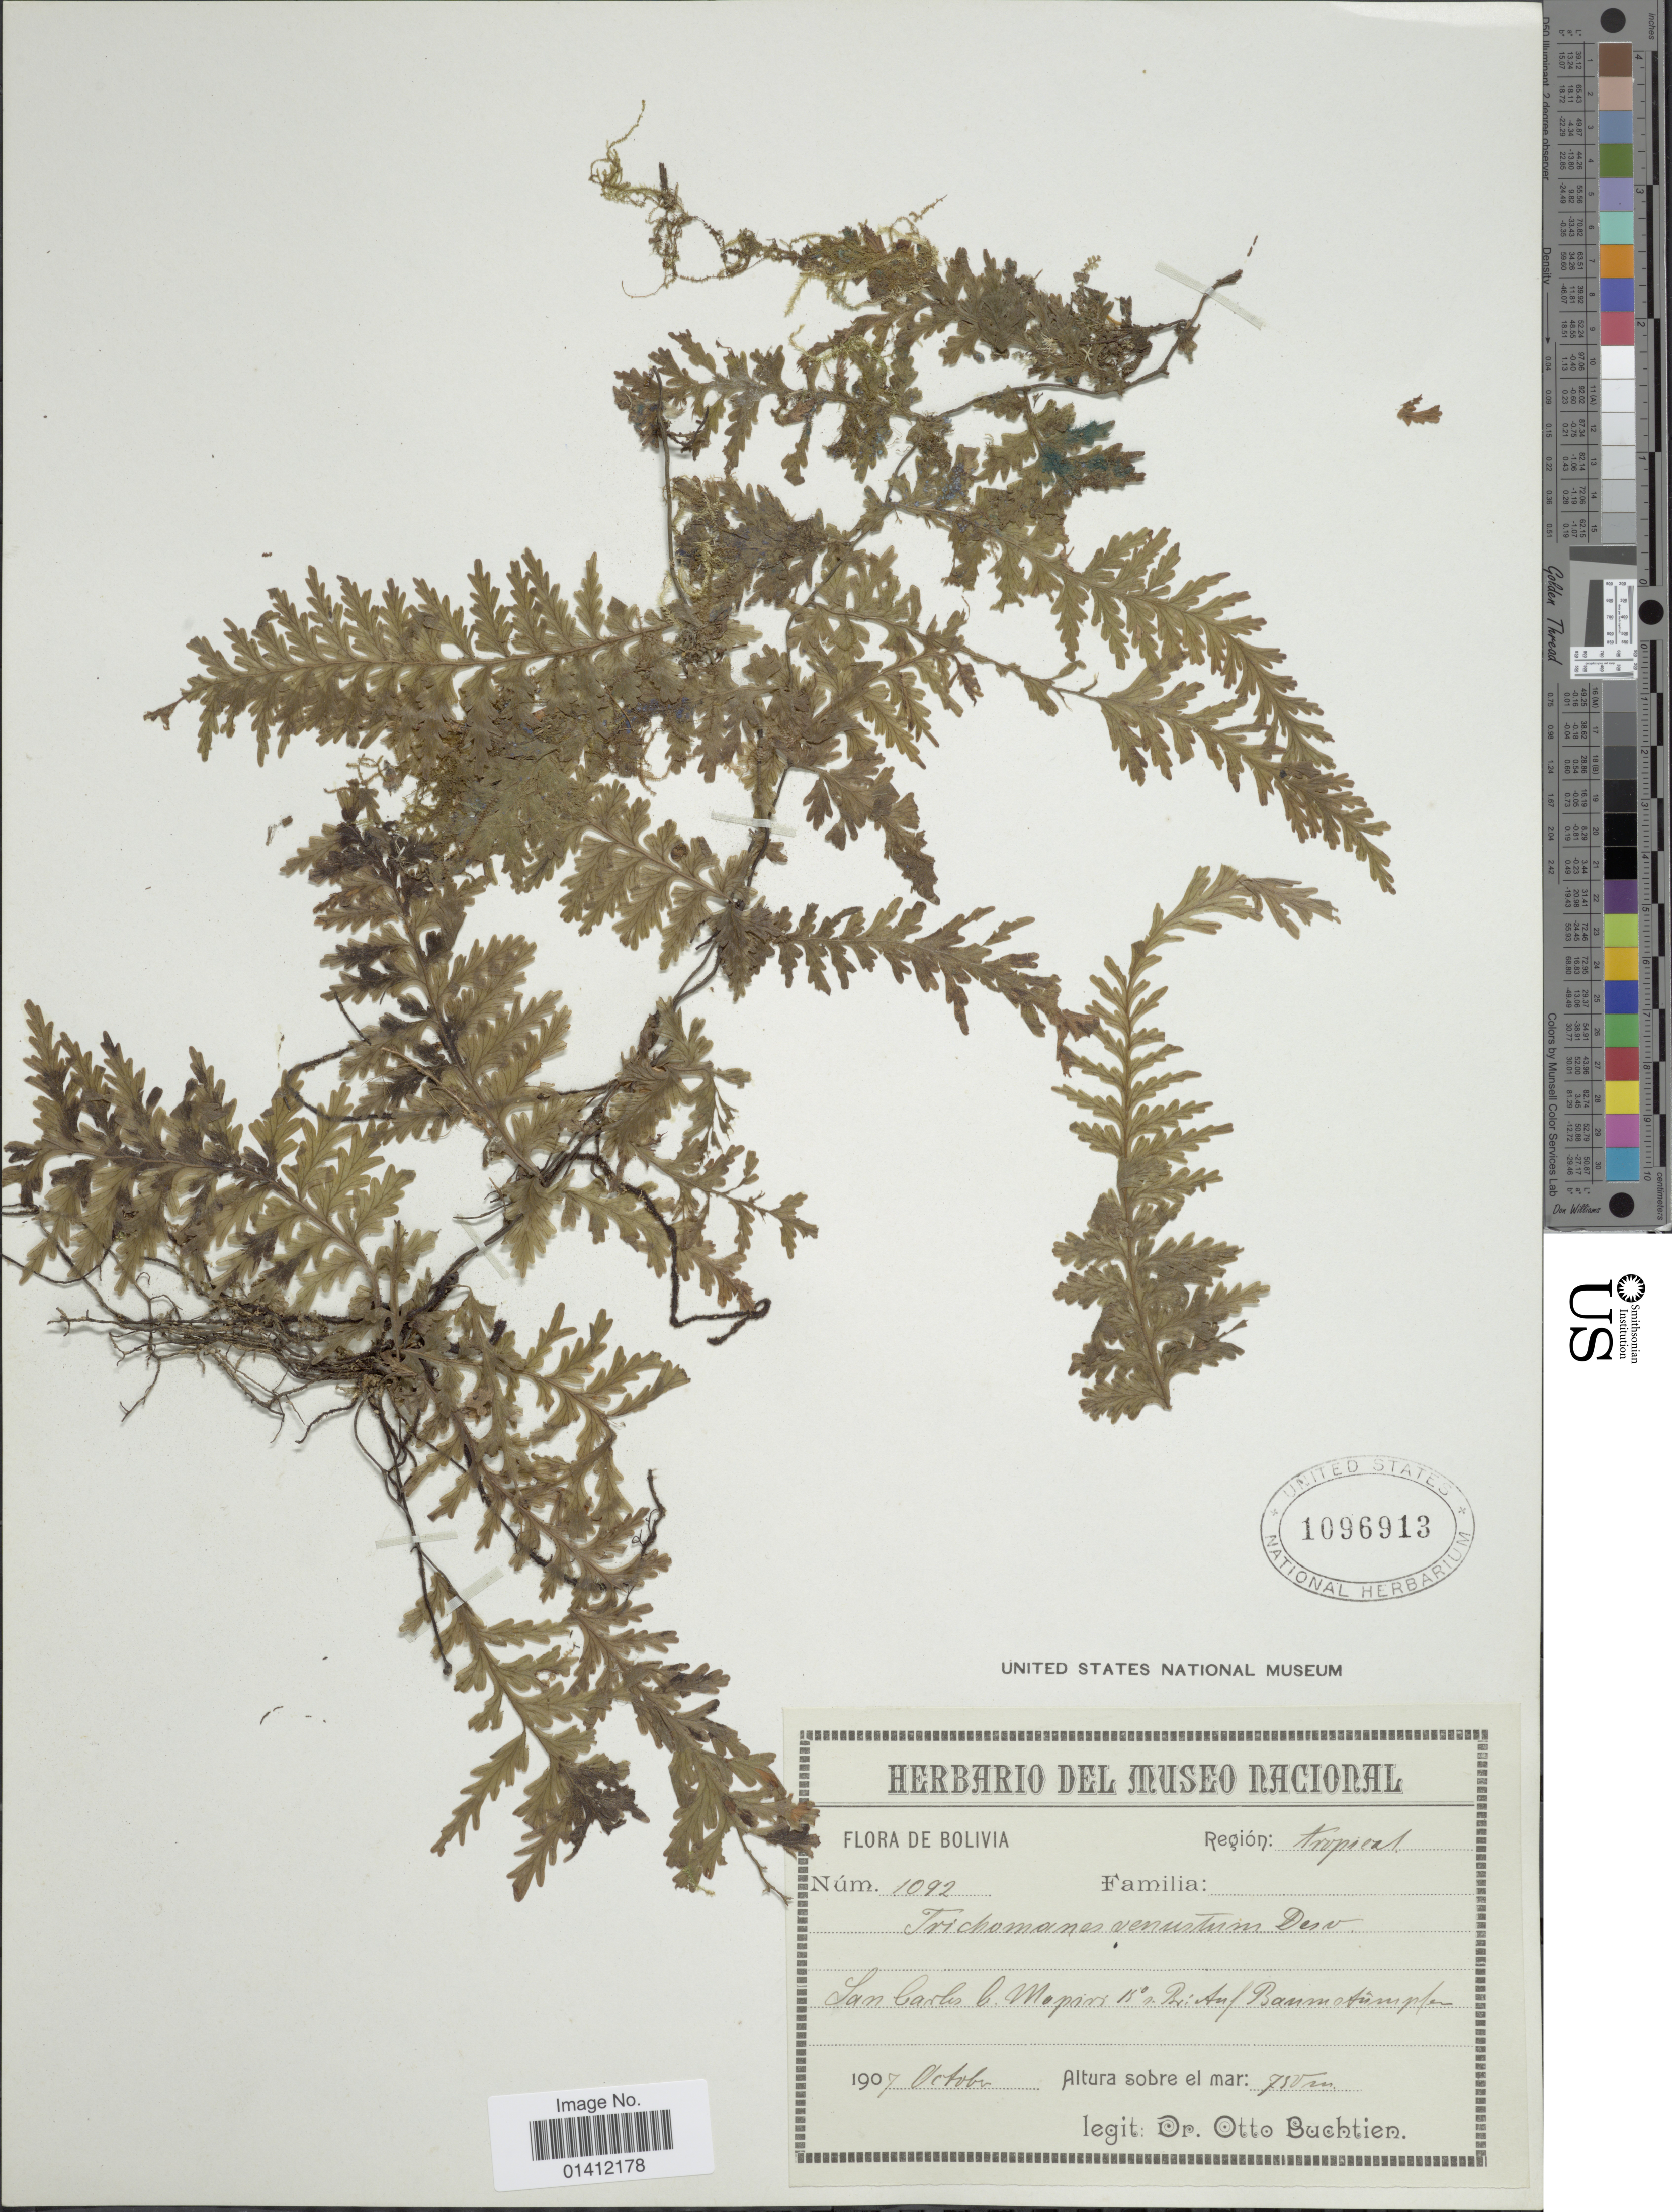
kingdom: Plantae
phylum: Tracheophyta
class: Polypodiopsida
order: Hymenophyllales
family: Hymenophyllaceae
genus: Vandenboschia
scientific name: Vandenboschia rupestris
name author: (Raddi) Ebihara & K. Iwats.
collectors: O. Buchtien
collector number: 1092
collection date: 1907-10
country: Bolivia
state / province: La Paz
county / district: Mapiri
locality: Región: Tropical. San Carlos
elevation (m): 750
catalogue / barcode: US 1096913